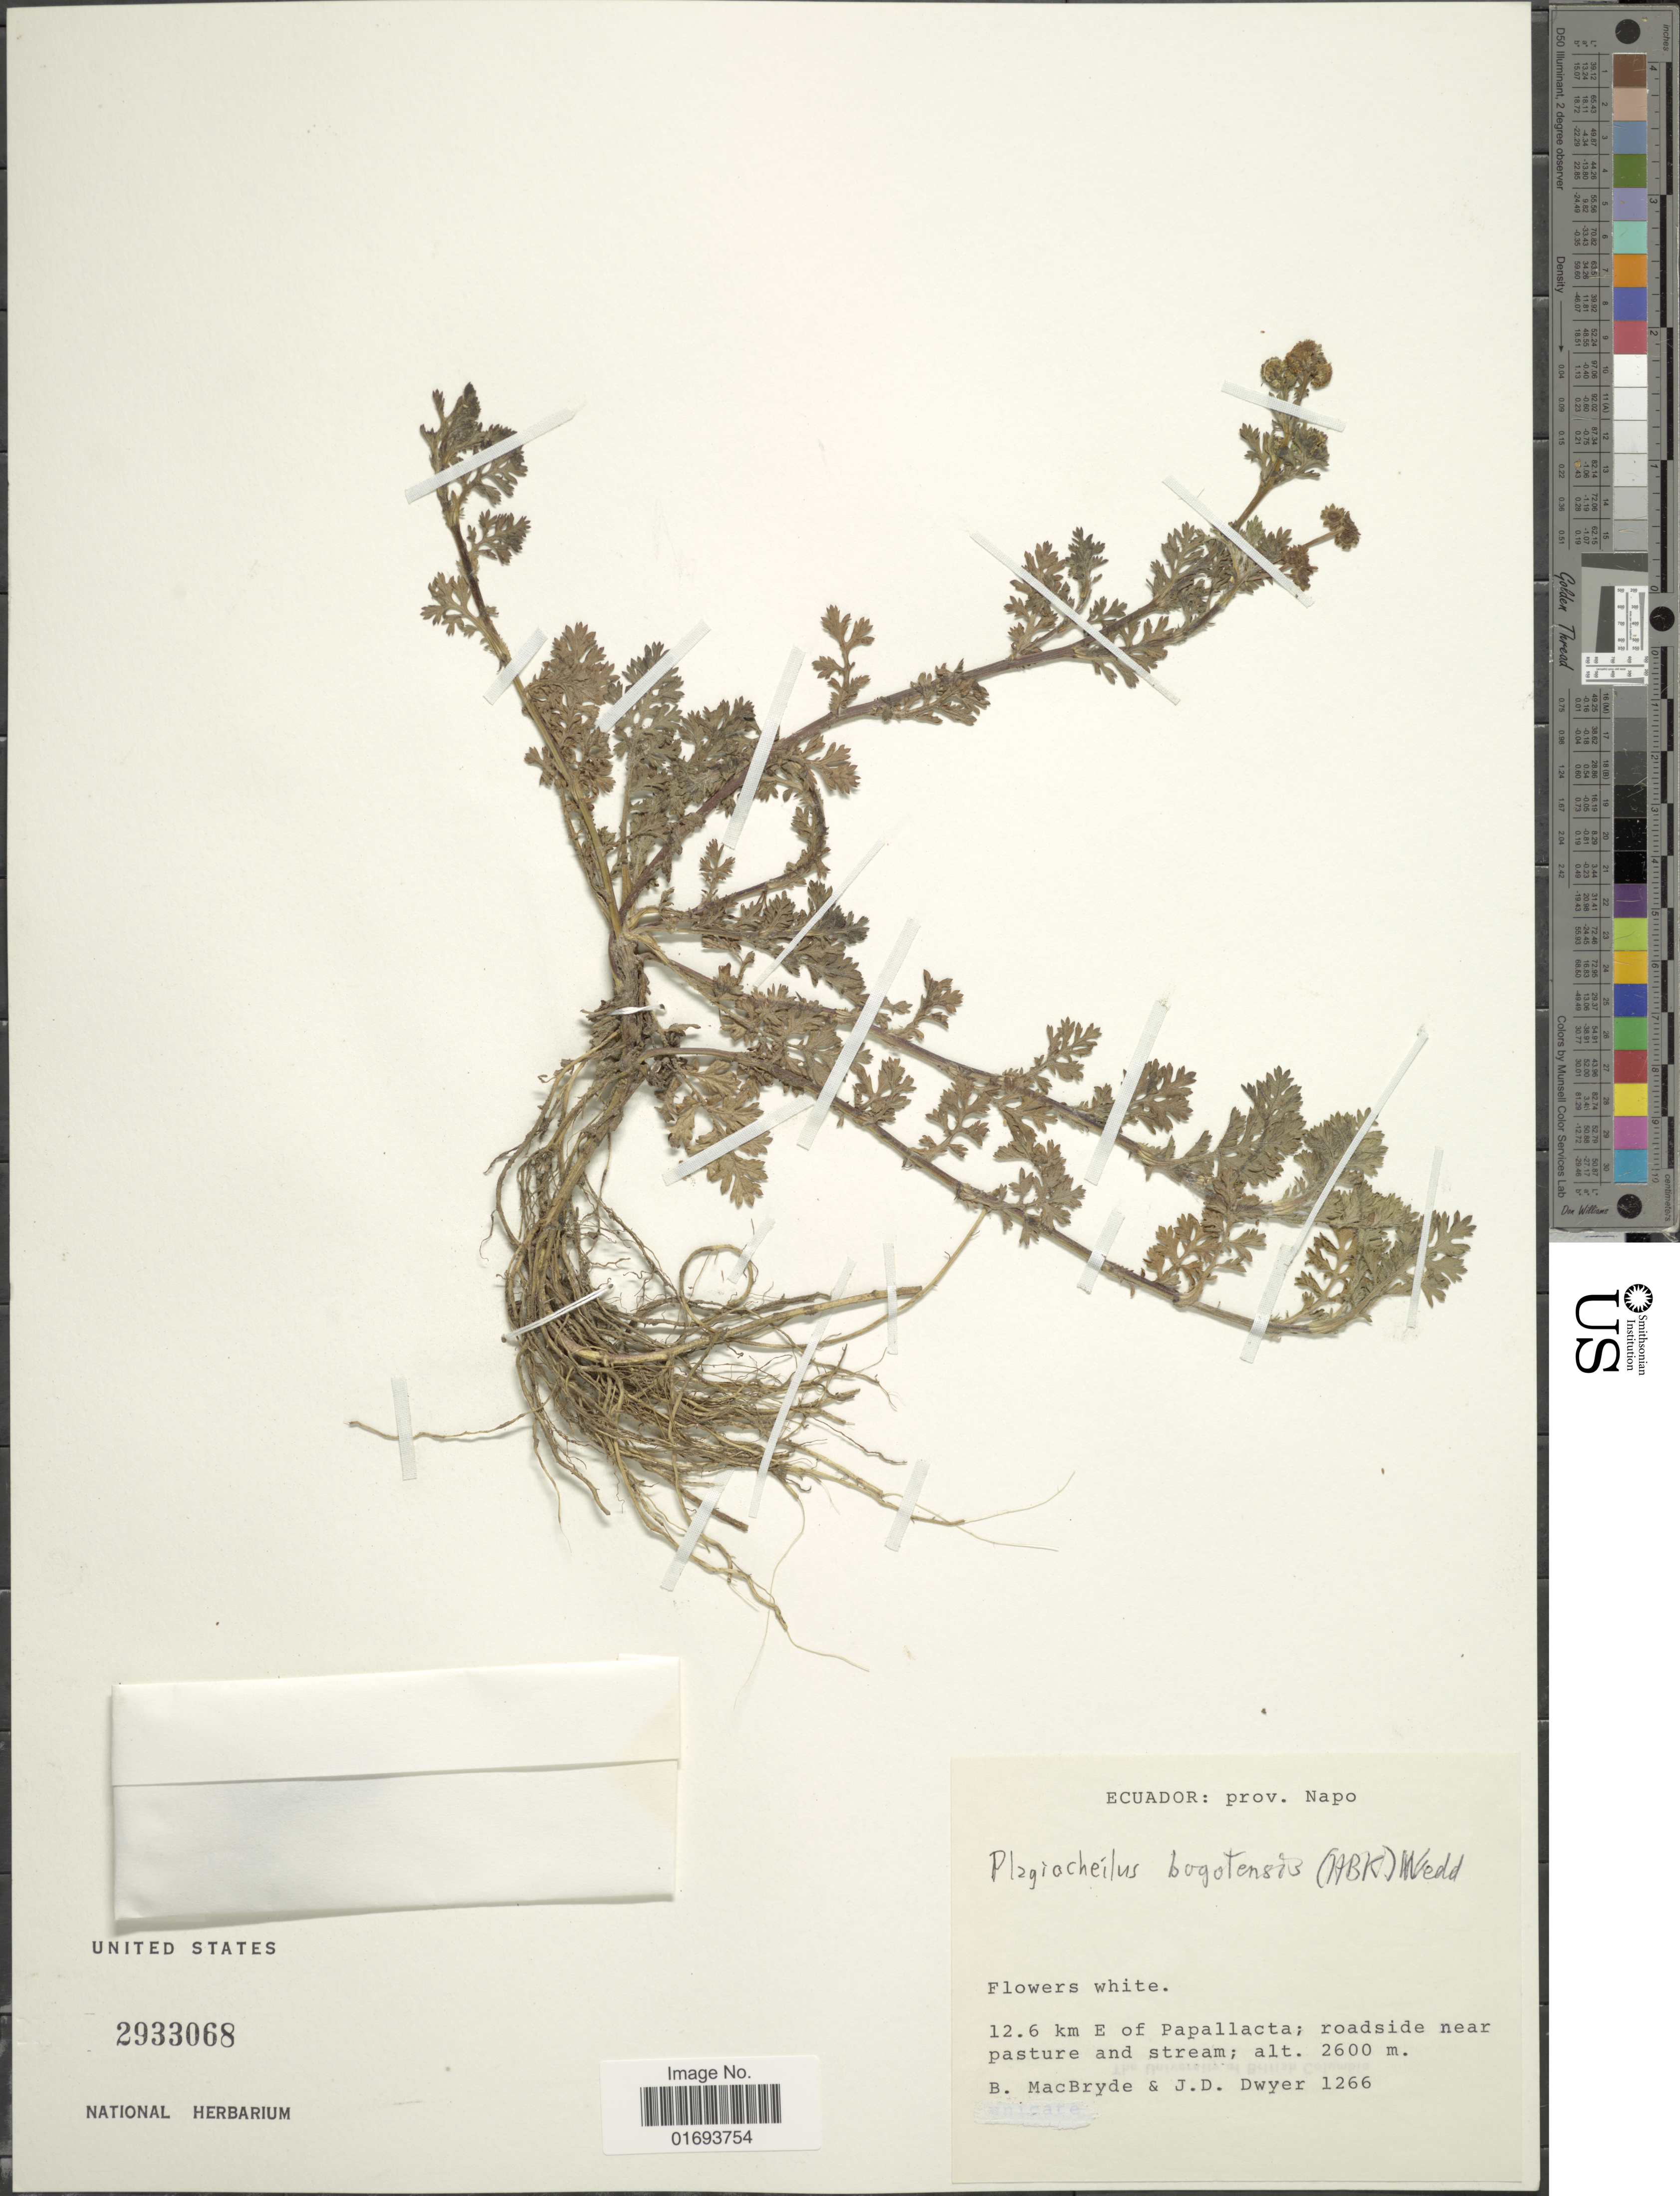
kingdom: Plantae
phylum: Tracheophyta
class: Magnoliopsida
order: Asterales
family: Asteraceae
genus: Plagiocheilus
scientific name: Plagiocheilus bogotensis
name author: (Kunth) Wedd.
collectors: B. MacBryde & J. D. Dwyer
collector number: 1266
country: Ecuador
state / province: Napo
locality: Ecuador: prov. Napo. 12.6 km E of Papallacta; roadside near pasture and stream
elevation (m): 2600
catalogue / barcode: US 2933068